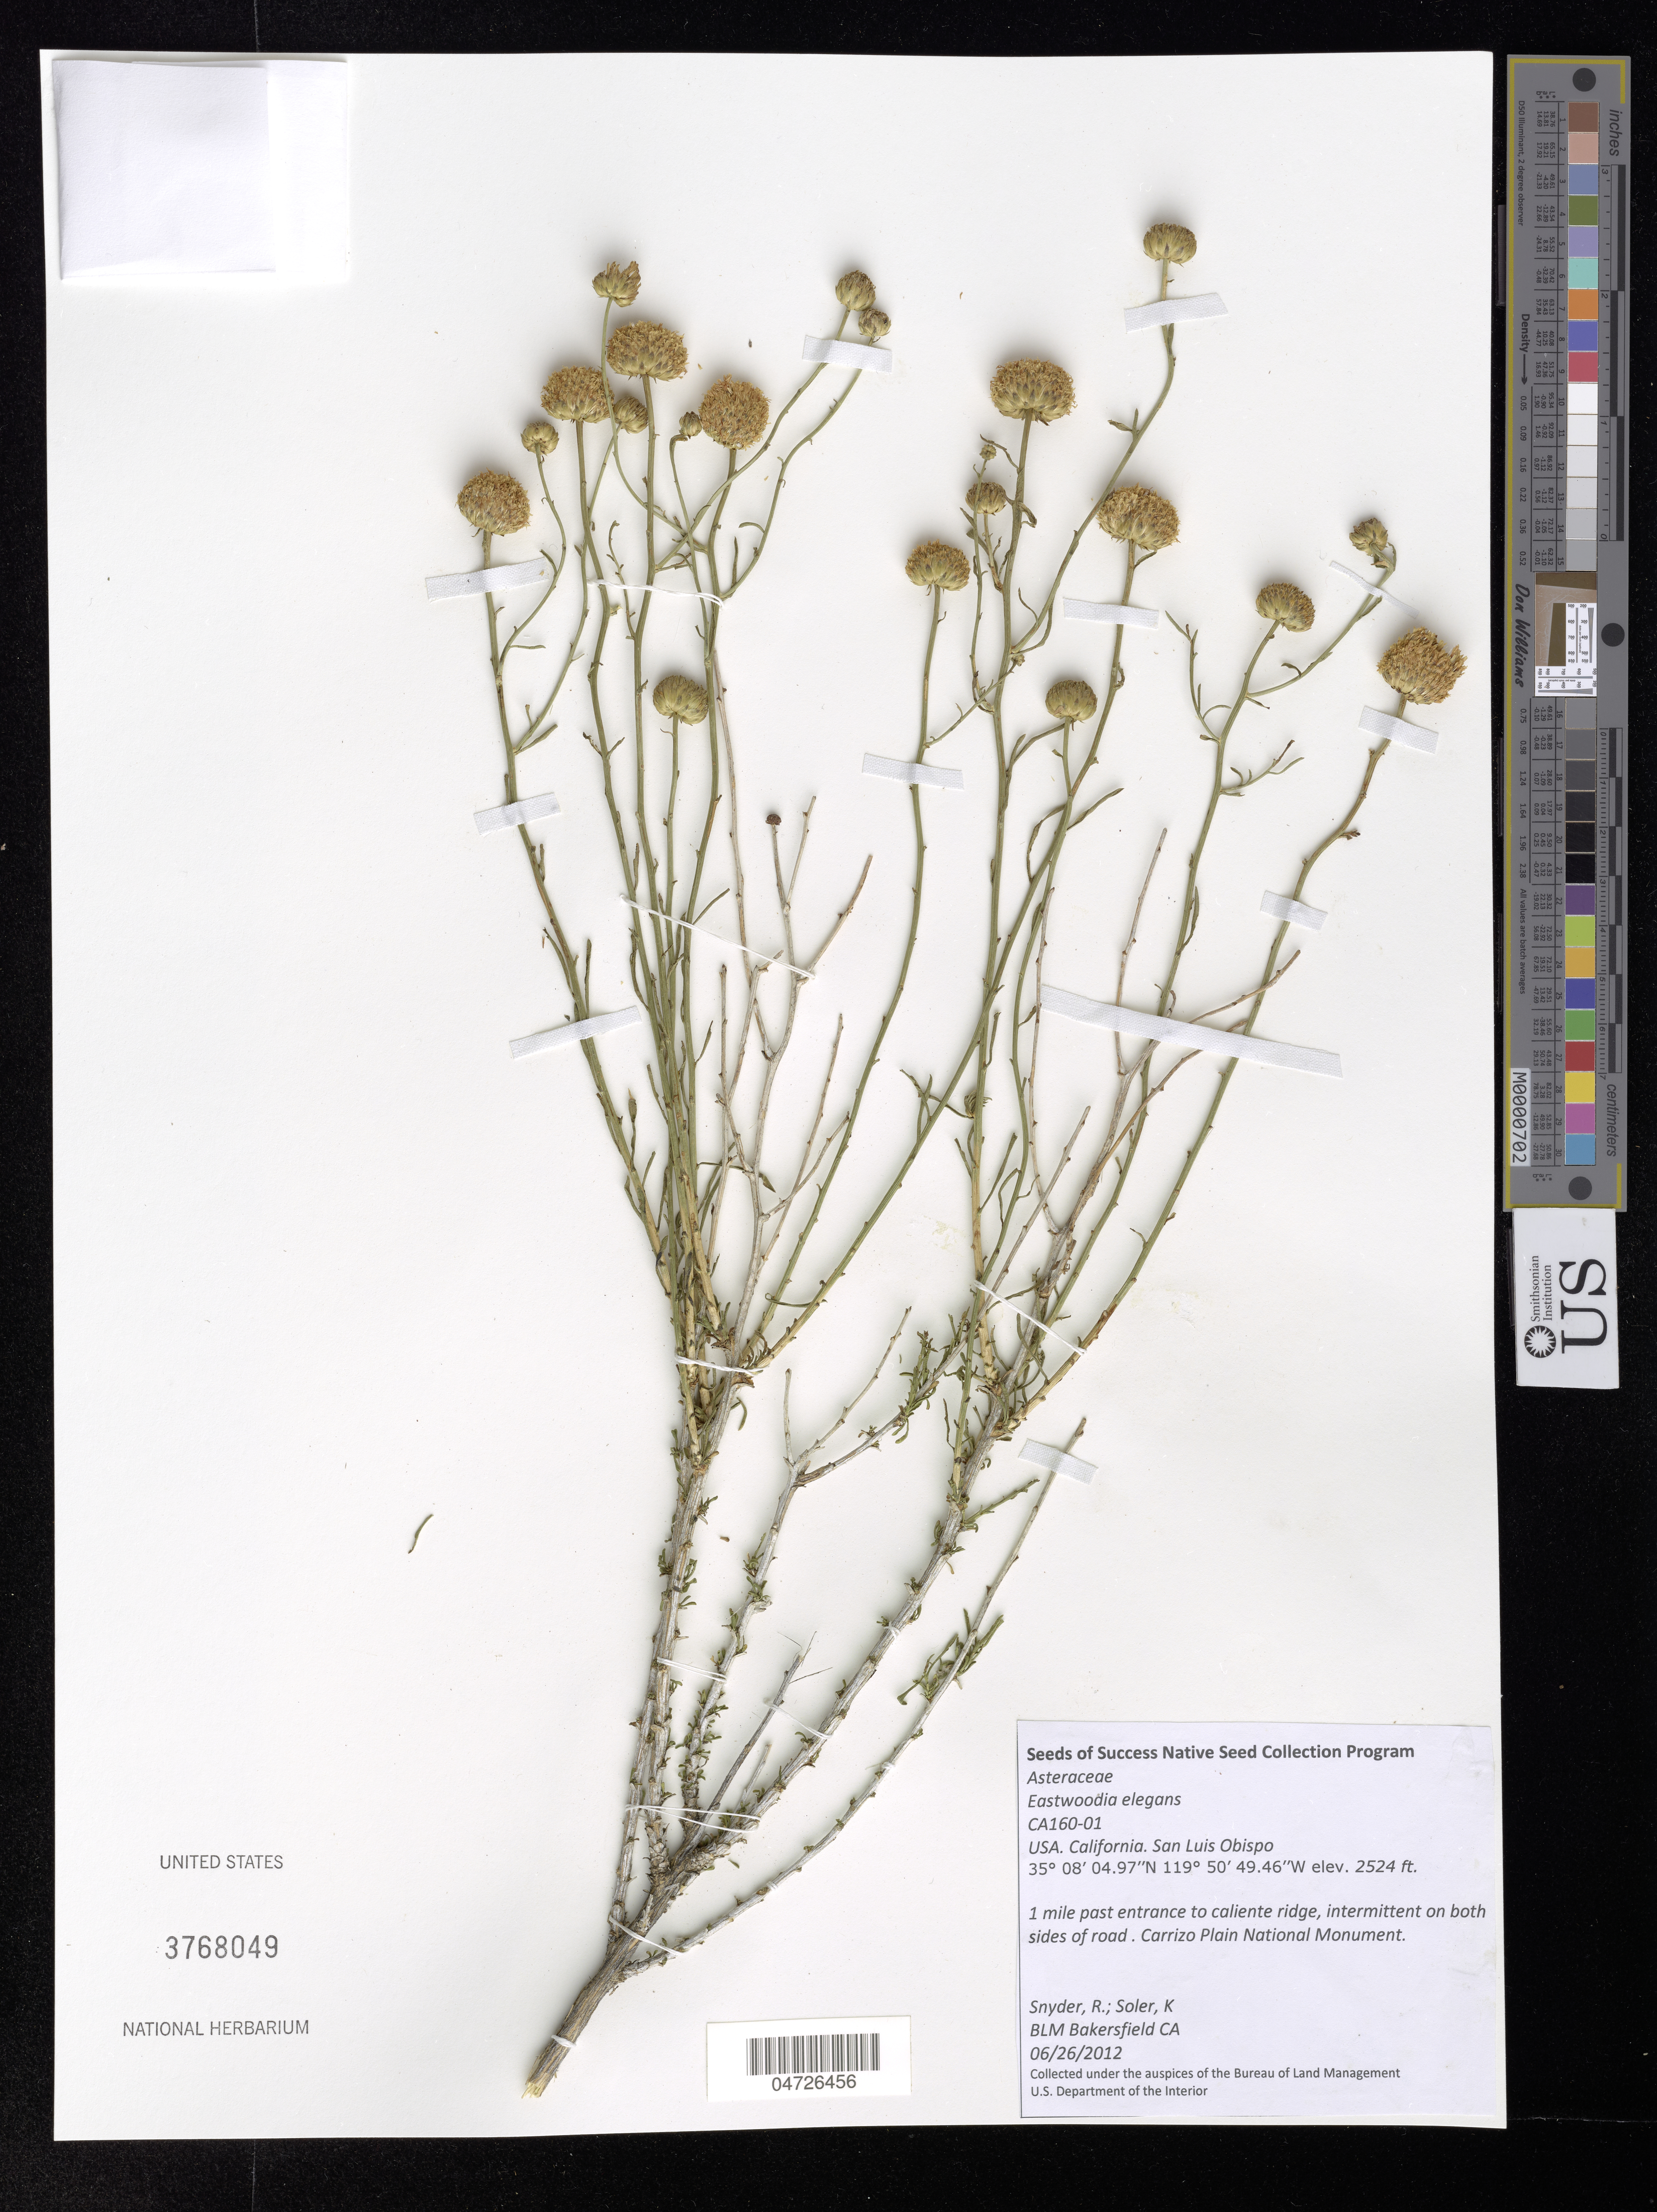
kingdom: Plantae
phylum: Tracheophyta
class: Magnoliopsida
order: Asterales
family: Asteraceae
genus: Eastwoodia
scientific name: Eastwoodia elegans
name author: Brandegee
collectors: R. Snyder & K. Soler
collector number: CA160-01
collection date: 2012-06-26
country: United States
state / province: California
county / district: San Luis Obispo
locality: San Luis Obispo. 1 mile past entrance to caliente ridge, intermittent on both sides of road. Carrizo Plain National Monument.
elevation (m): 769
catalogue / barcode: US 3768049